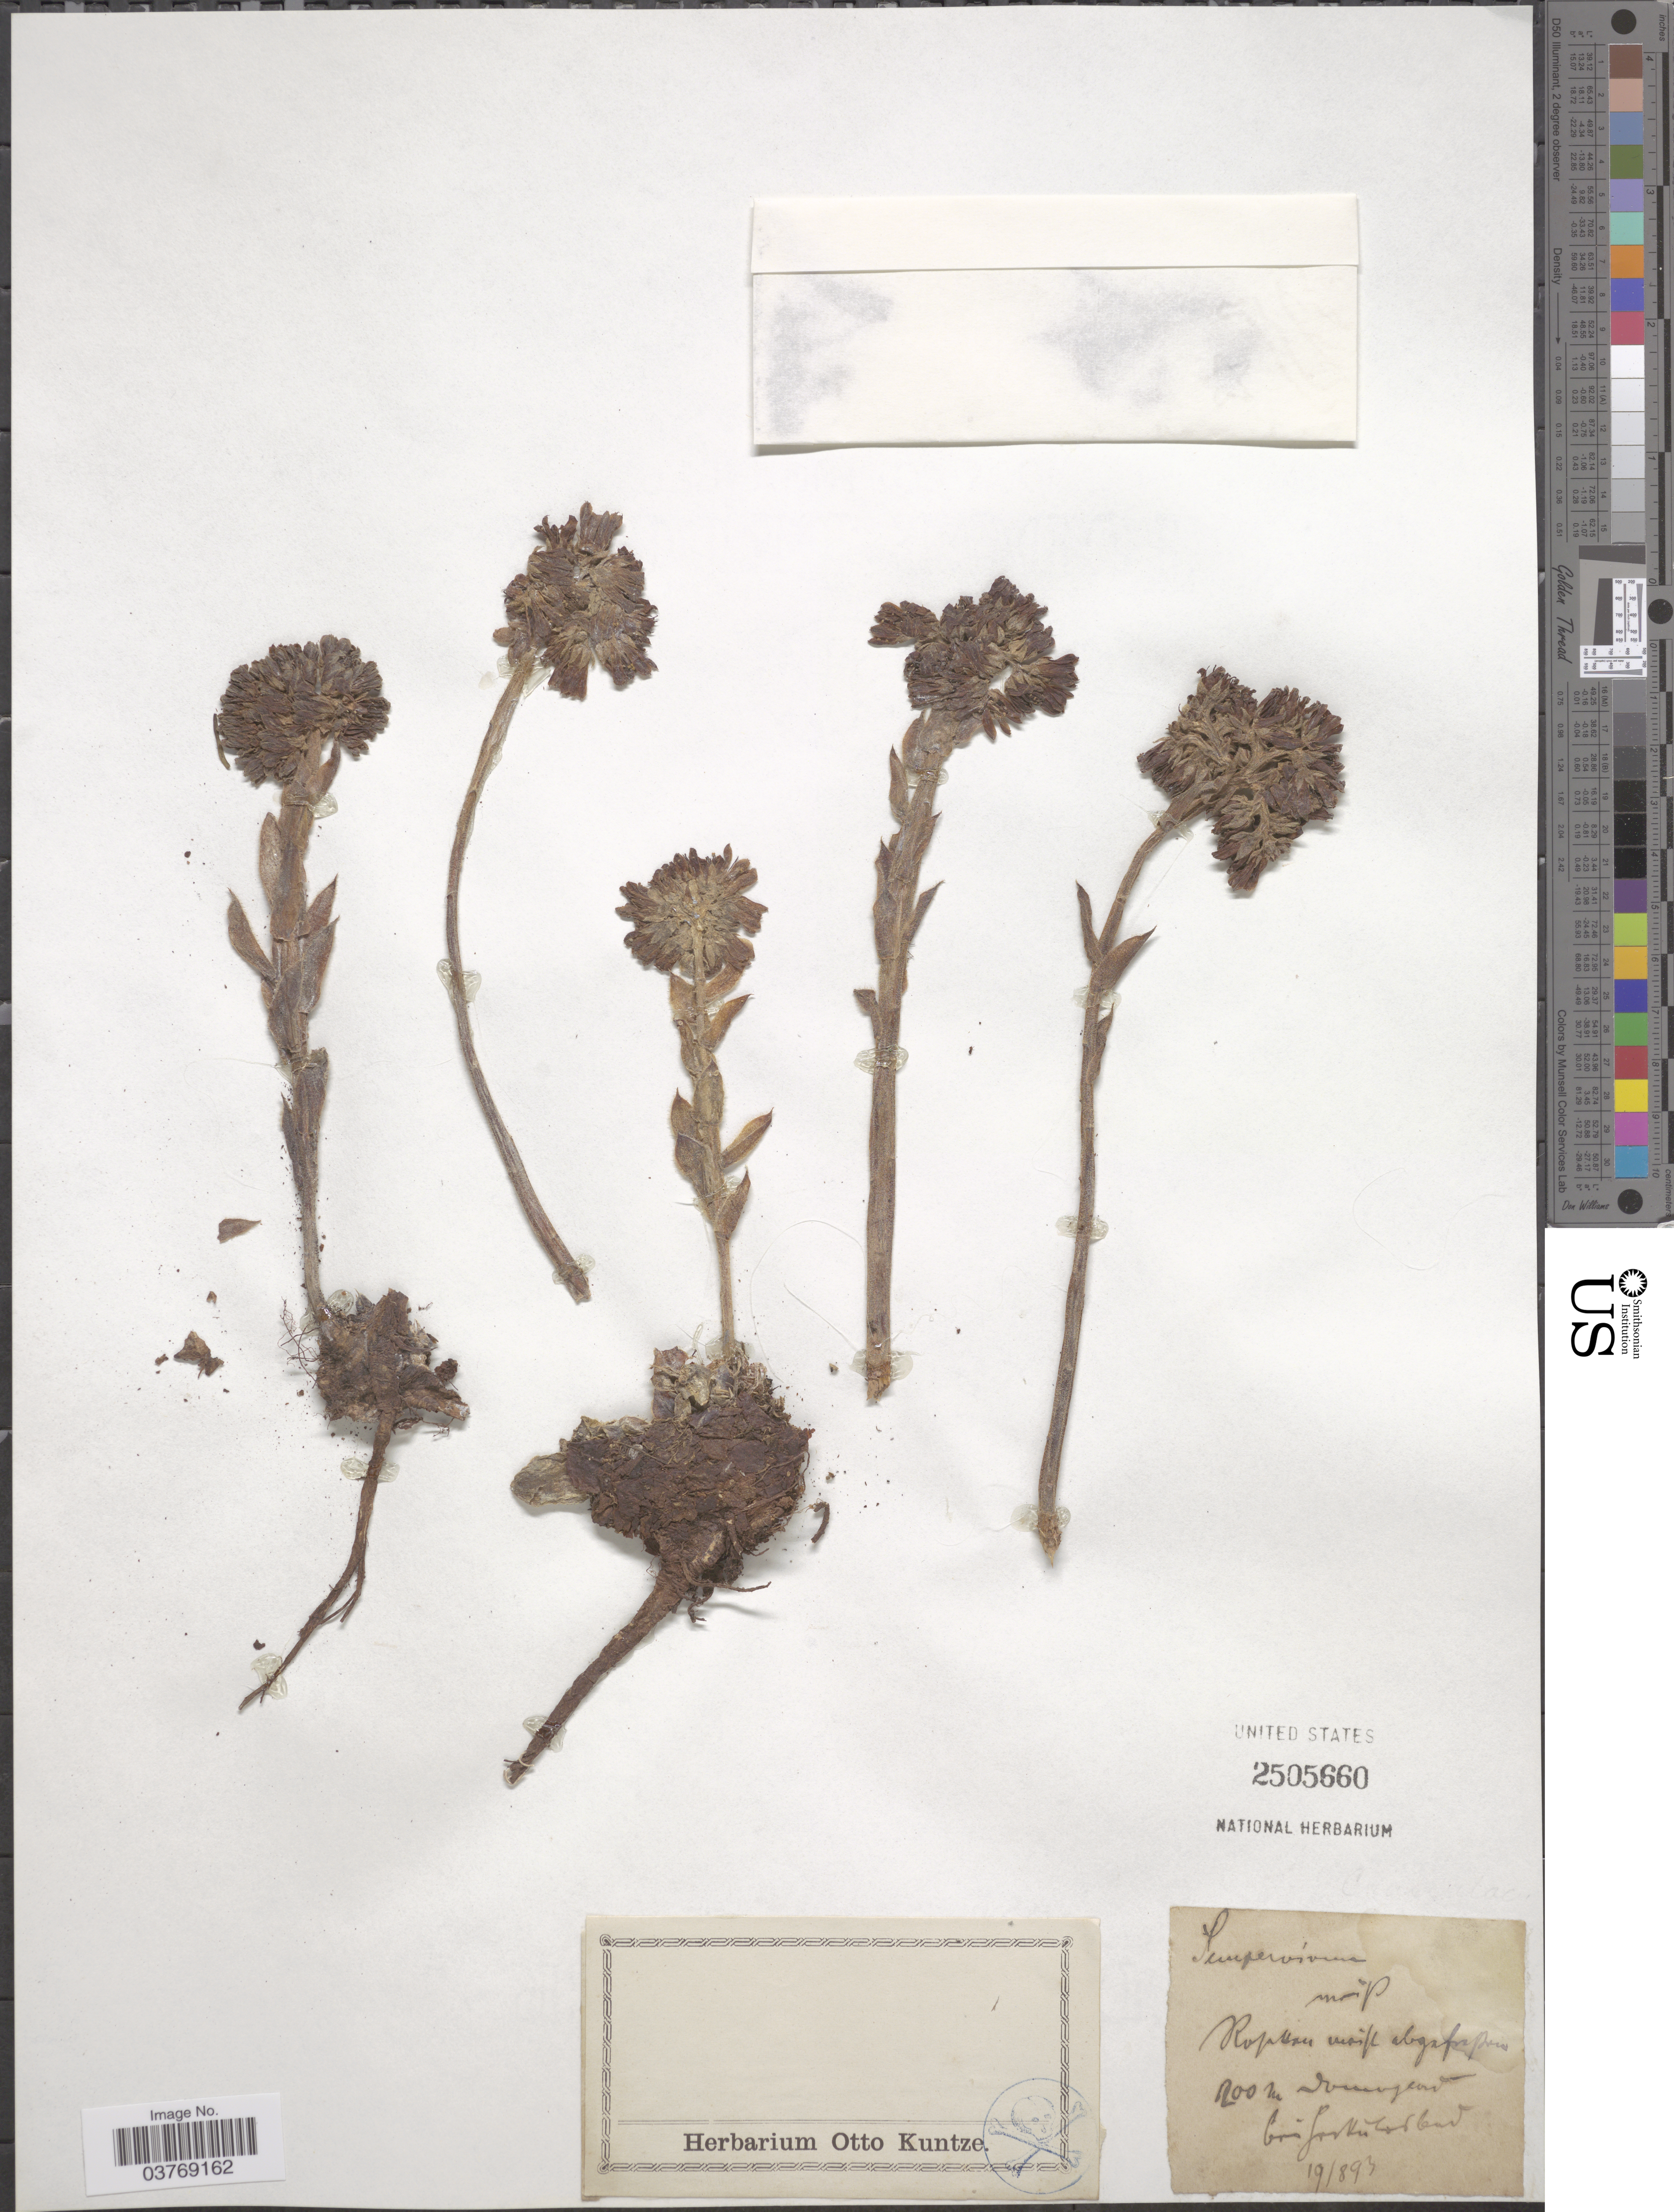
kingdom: Plantae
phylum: Tracheophyta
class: Magnoliopsida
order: Saxifragales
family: Crassulaceae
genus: Sempervivum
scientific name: Sempervivum sp.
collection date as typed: Transcribed d/m/y: 19/8/93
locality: Ropuxu* !.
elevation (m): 1200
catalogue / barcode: US 2505660